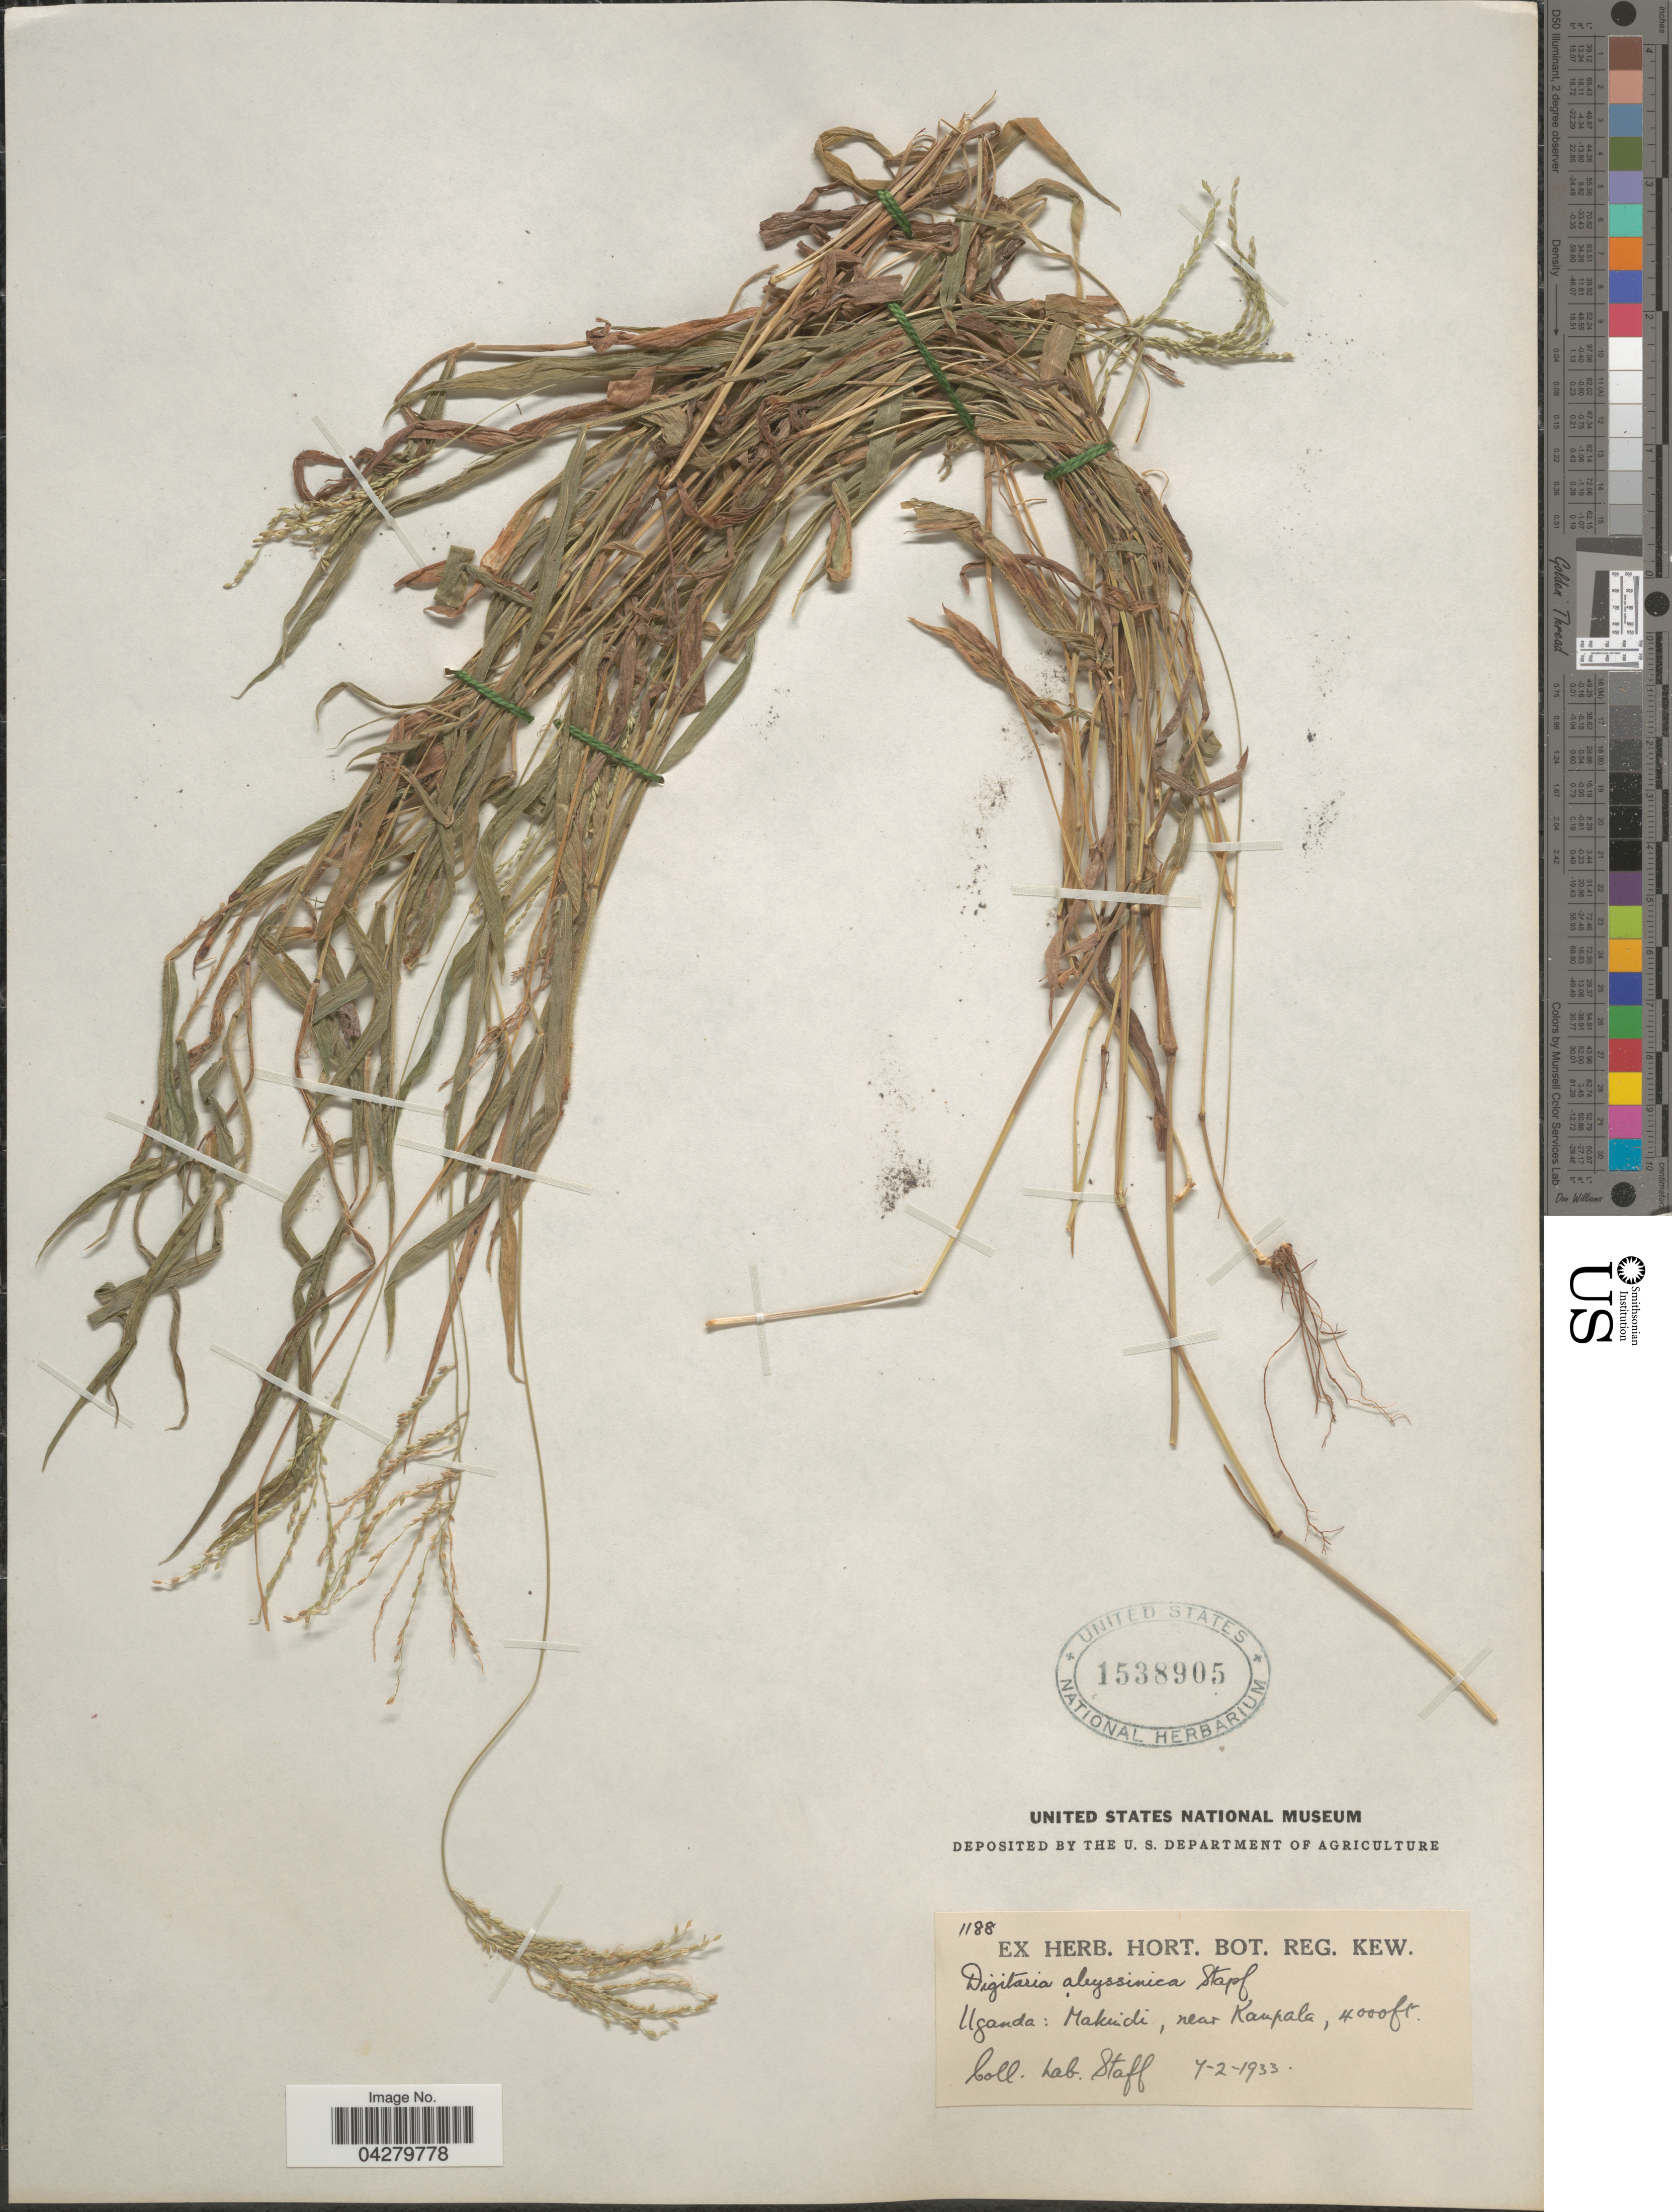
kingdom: Plantae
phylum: Tracheophyta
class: Liliopsida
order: Poales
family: Poaceae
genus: Digitaria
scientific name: Digitaria abyssinica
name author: (Hochst. ex Rich.) Stapf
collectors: Lab. Staff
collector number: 1188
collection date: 1933-02-07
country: Uganda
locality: Makindi, near Kampala.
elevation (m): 1219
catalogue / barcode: US 1538905